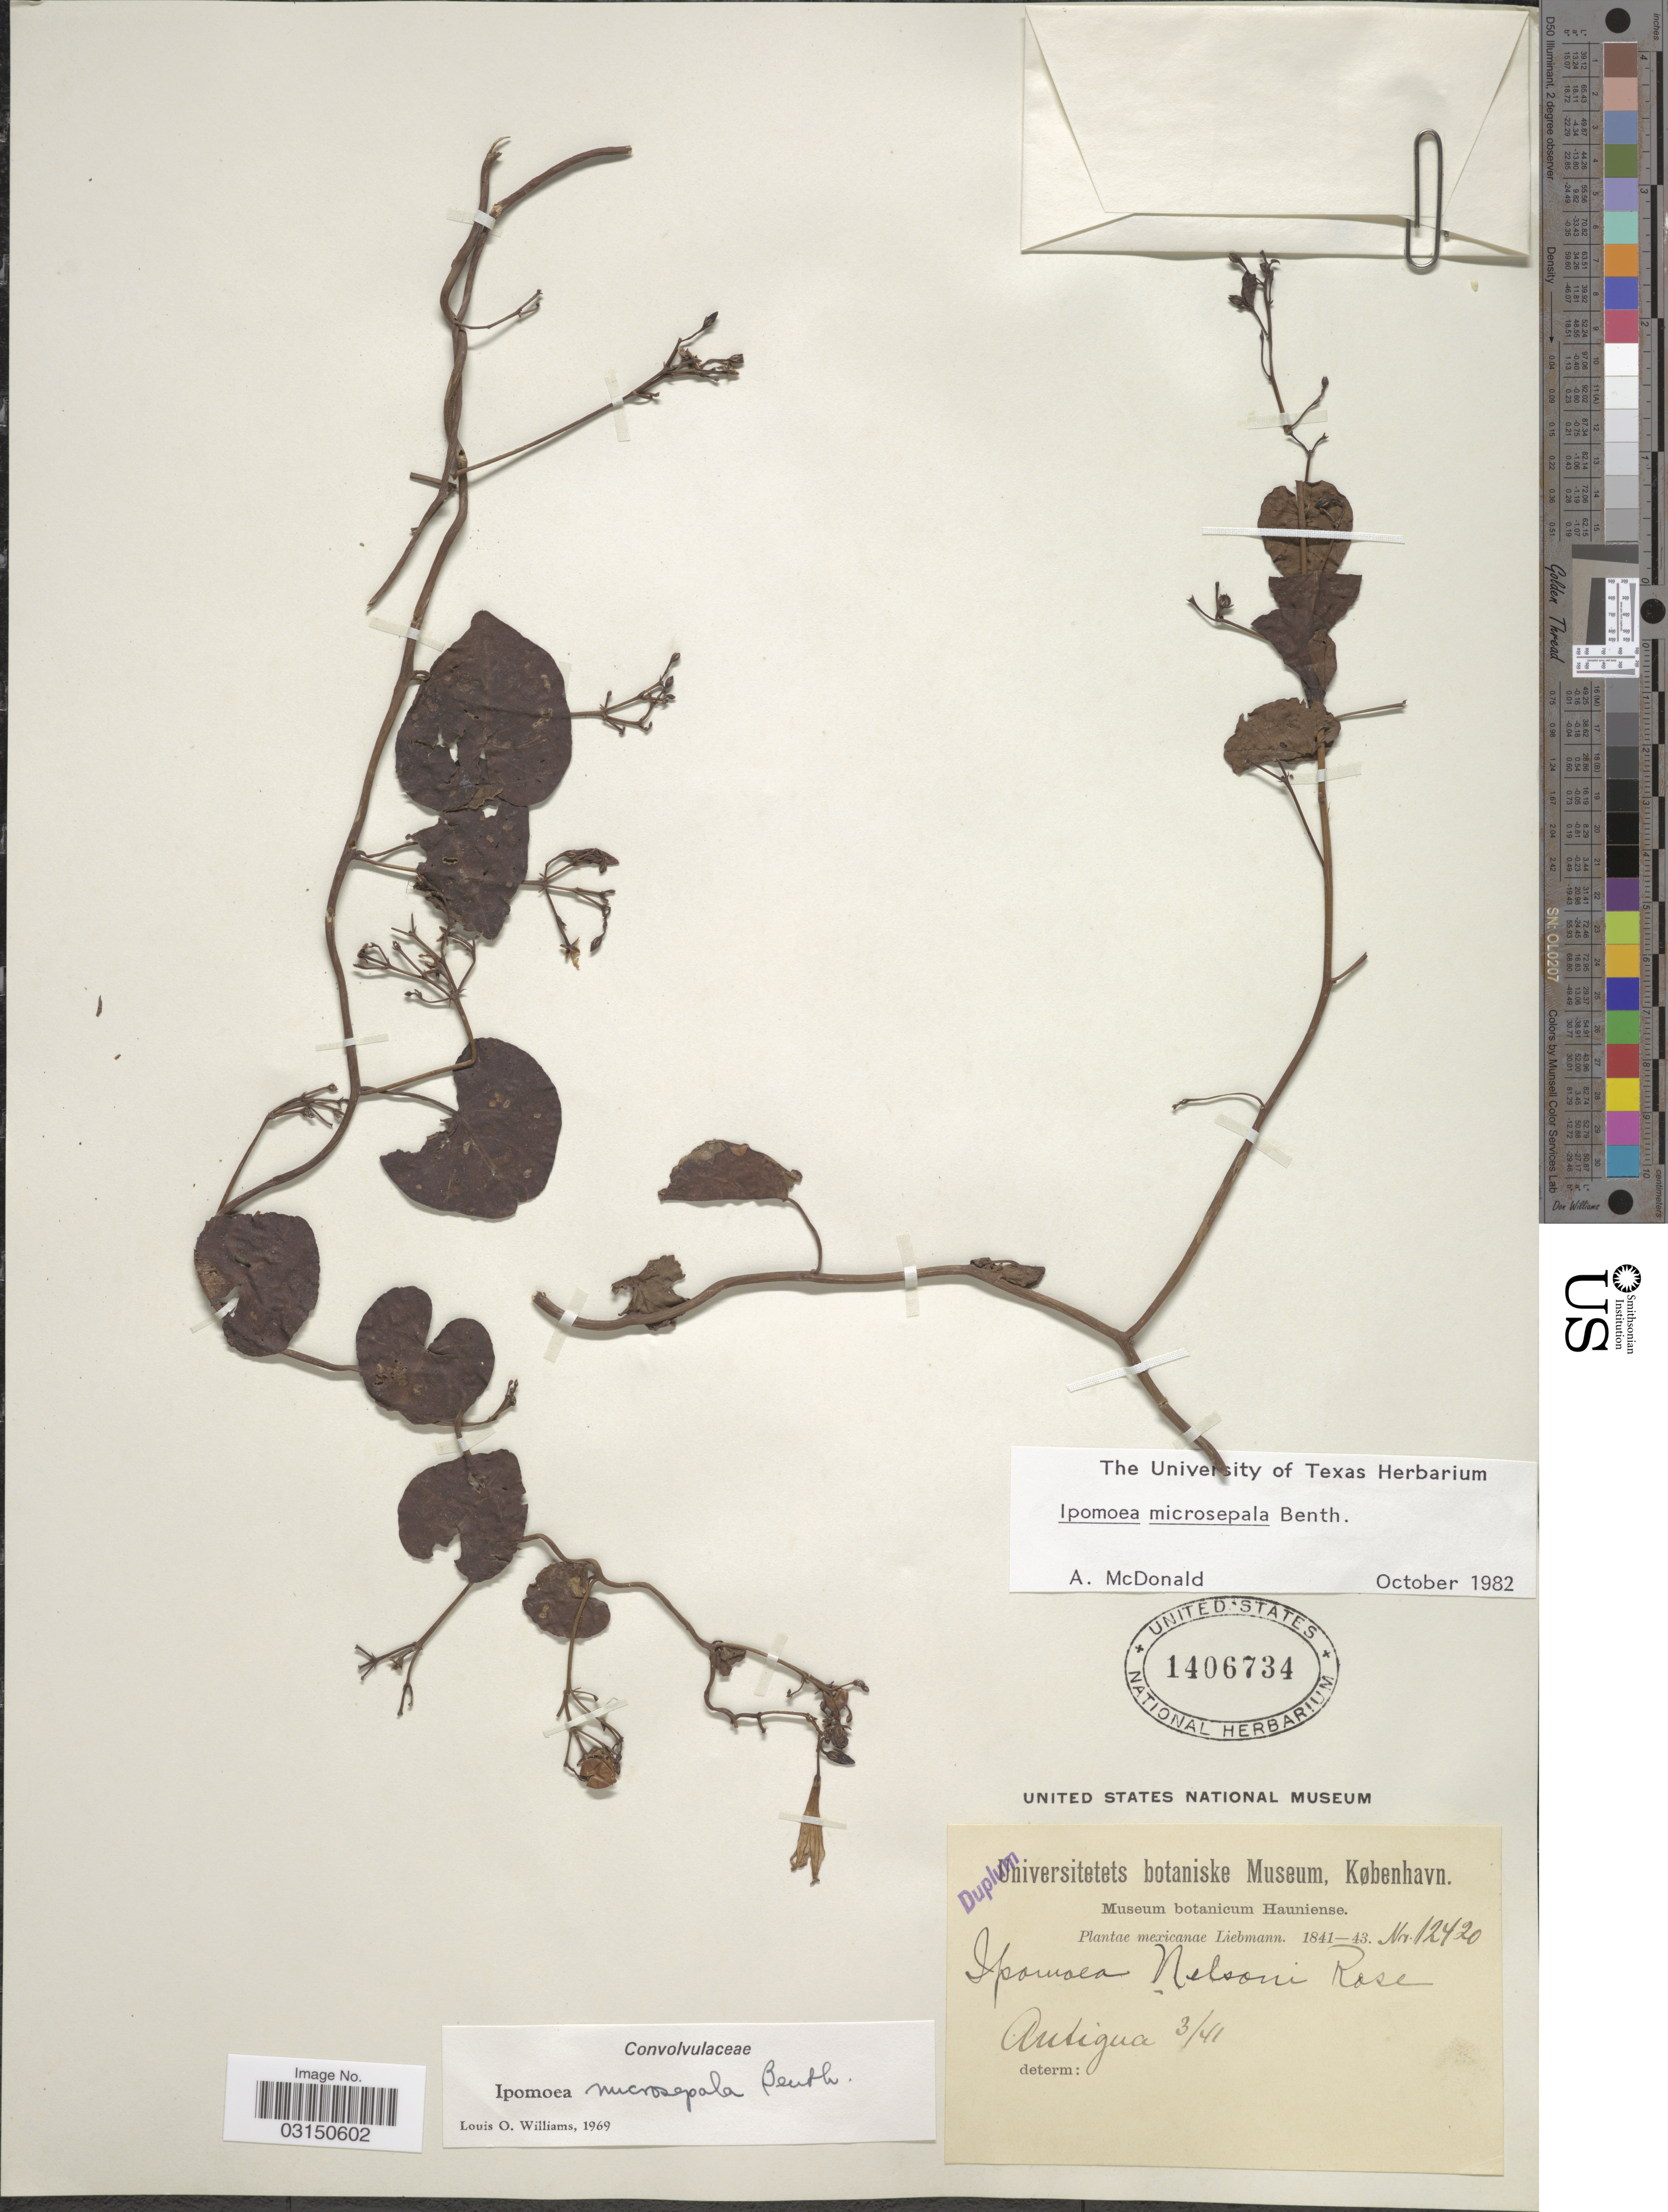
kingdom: Plantae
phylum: Tracheophyta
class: Magnoliopsida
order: Solanales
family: Convolvulaceae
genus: Ipomoea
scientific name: Ipomoea microsepala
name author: Benth.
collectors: Liebmann, --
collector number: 12420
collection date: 1841-03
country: Mexico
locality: Antigua.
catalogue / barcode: US 1406734